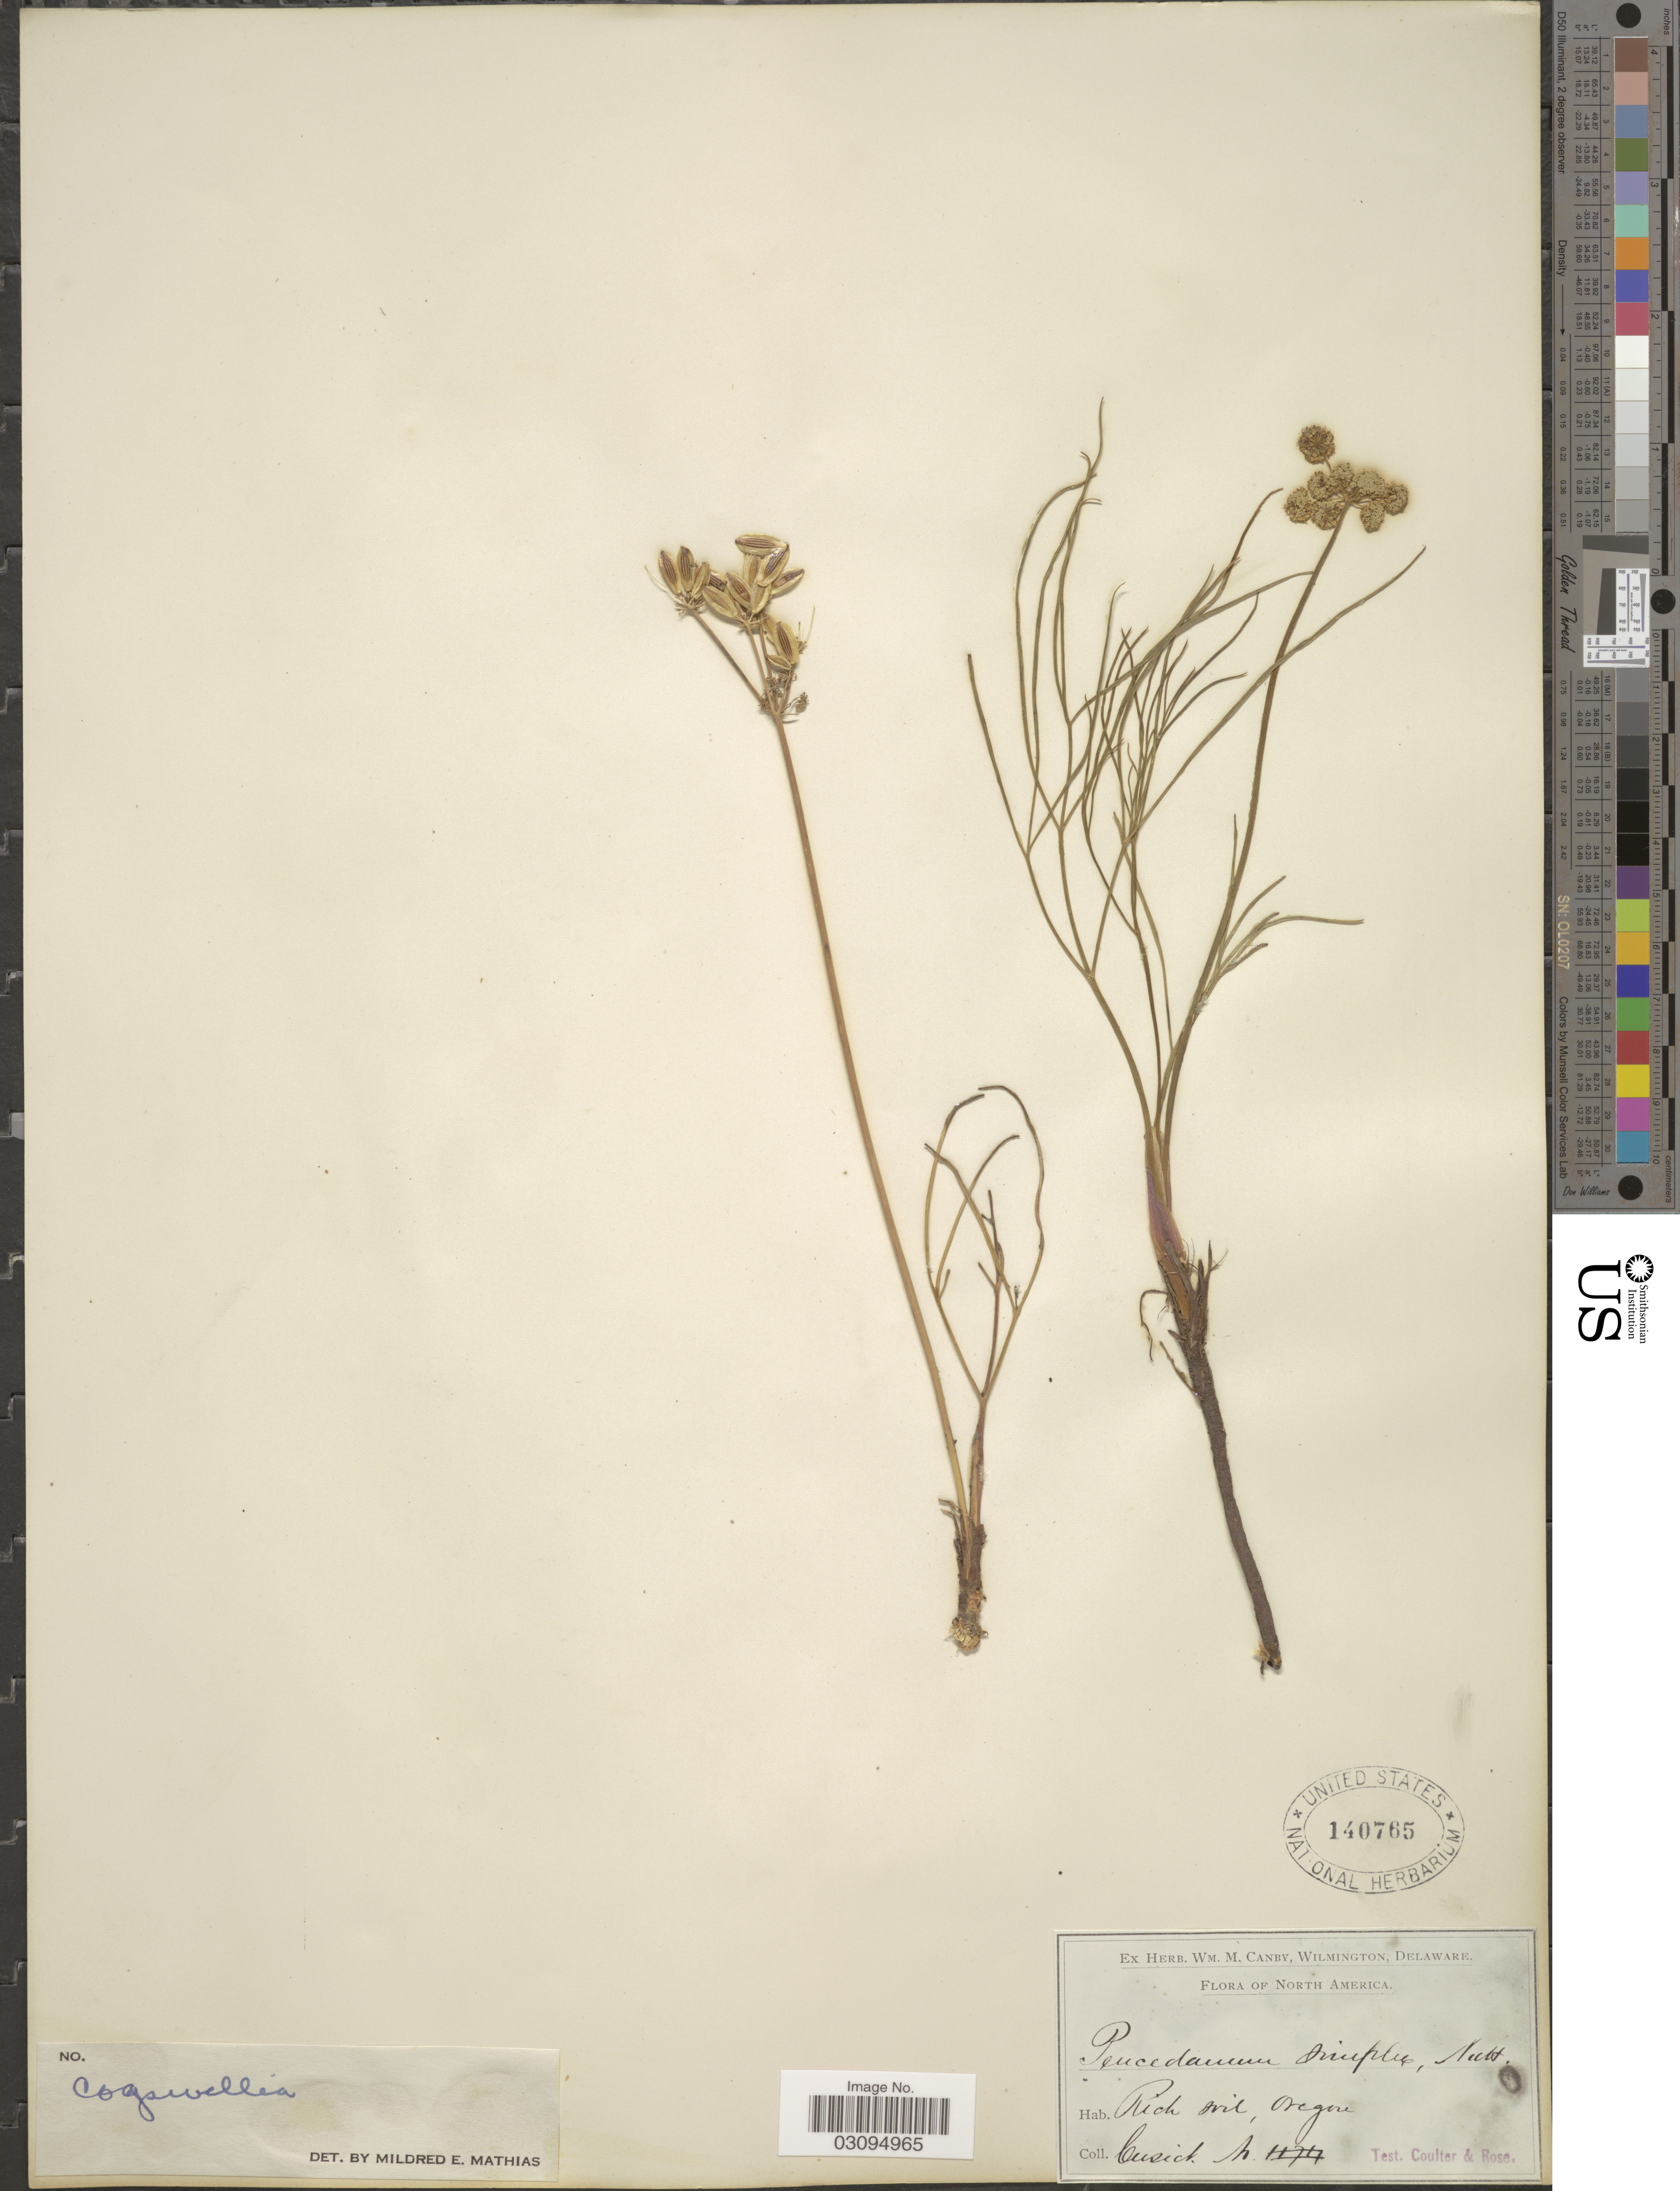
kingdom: Plantae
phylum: Tracheophyta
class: Magnoliopsida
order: Apiales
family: Apiaceae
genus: Lomatium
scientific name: Lomatium simplex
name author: (Nutt. ex S. Watson) J.F. Macbr.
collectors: Cusick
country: United States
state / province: Oregon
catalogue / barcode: US 140765